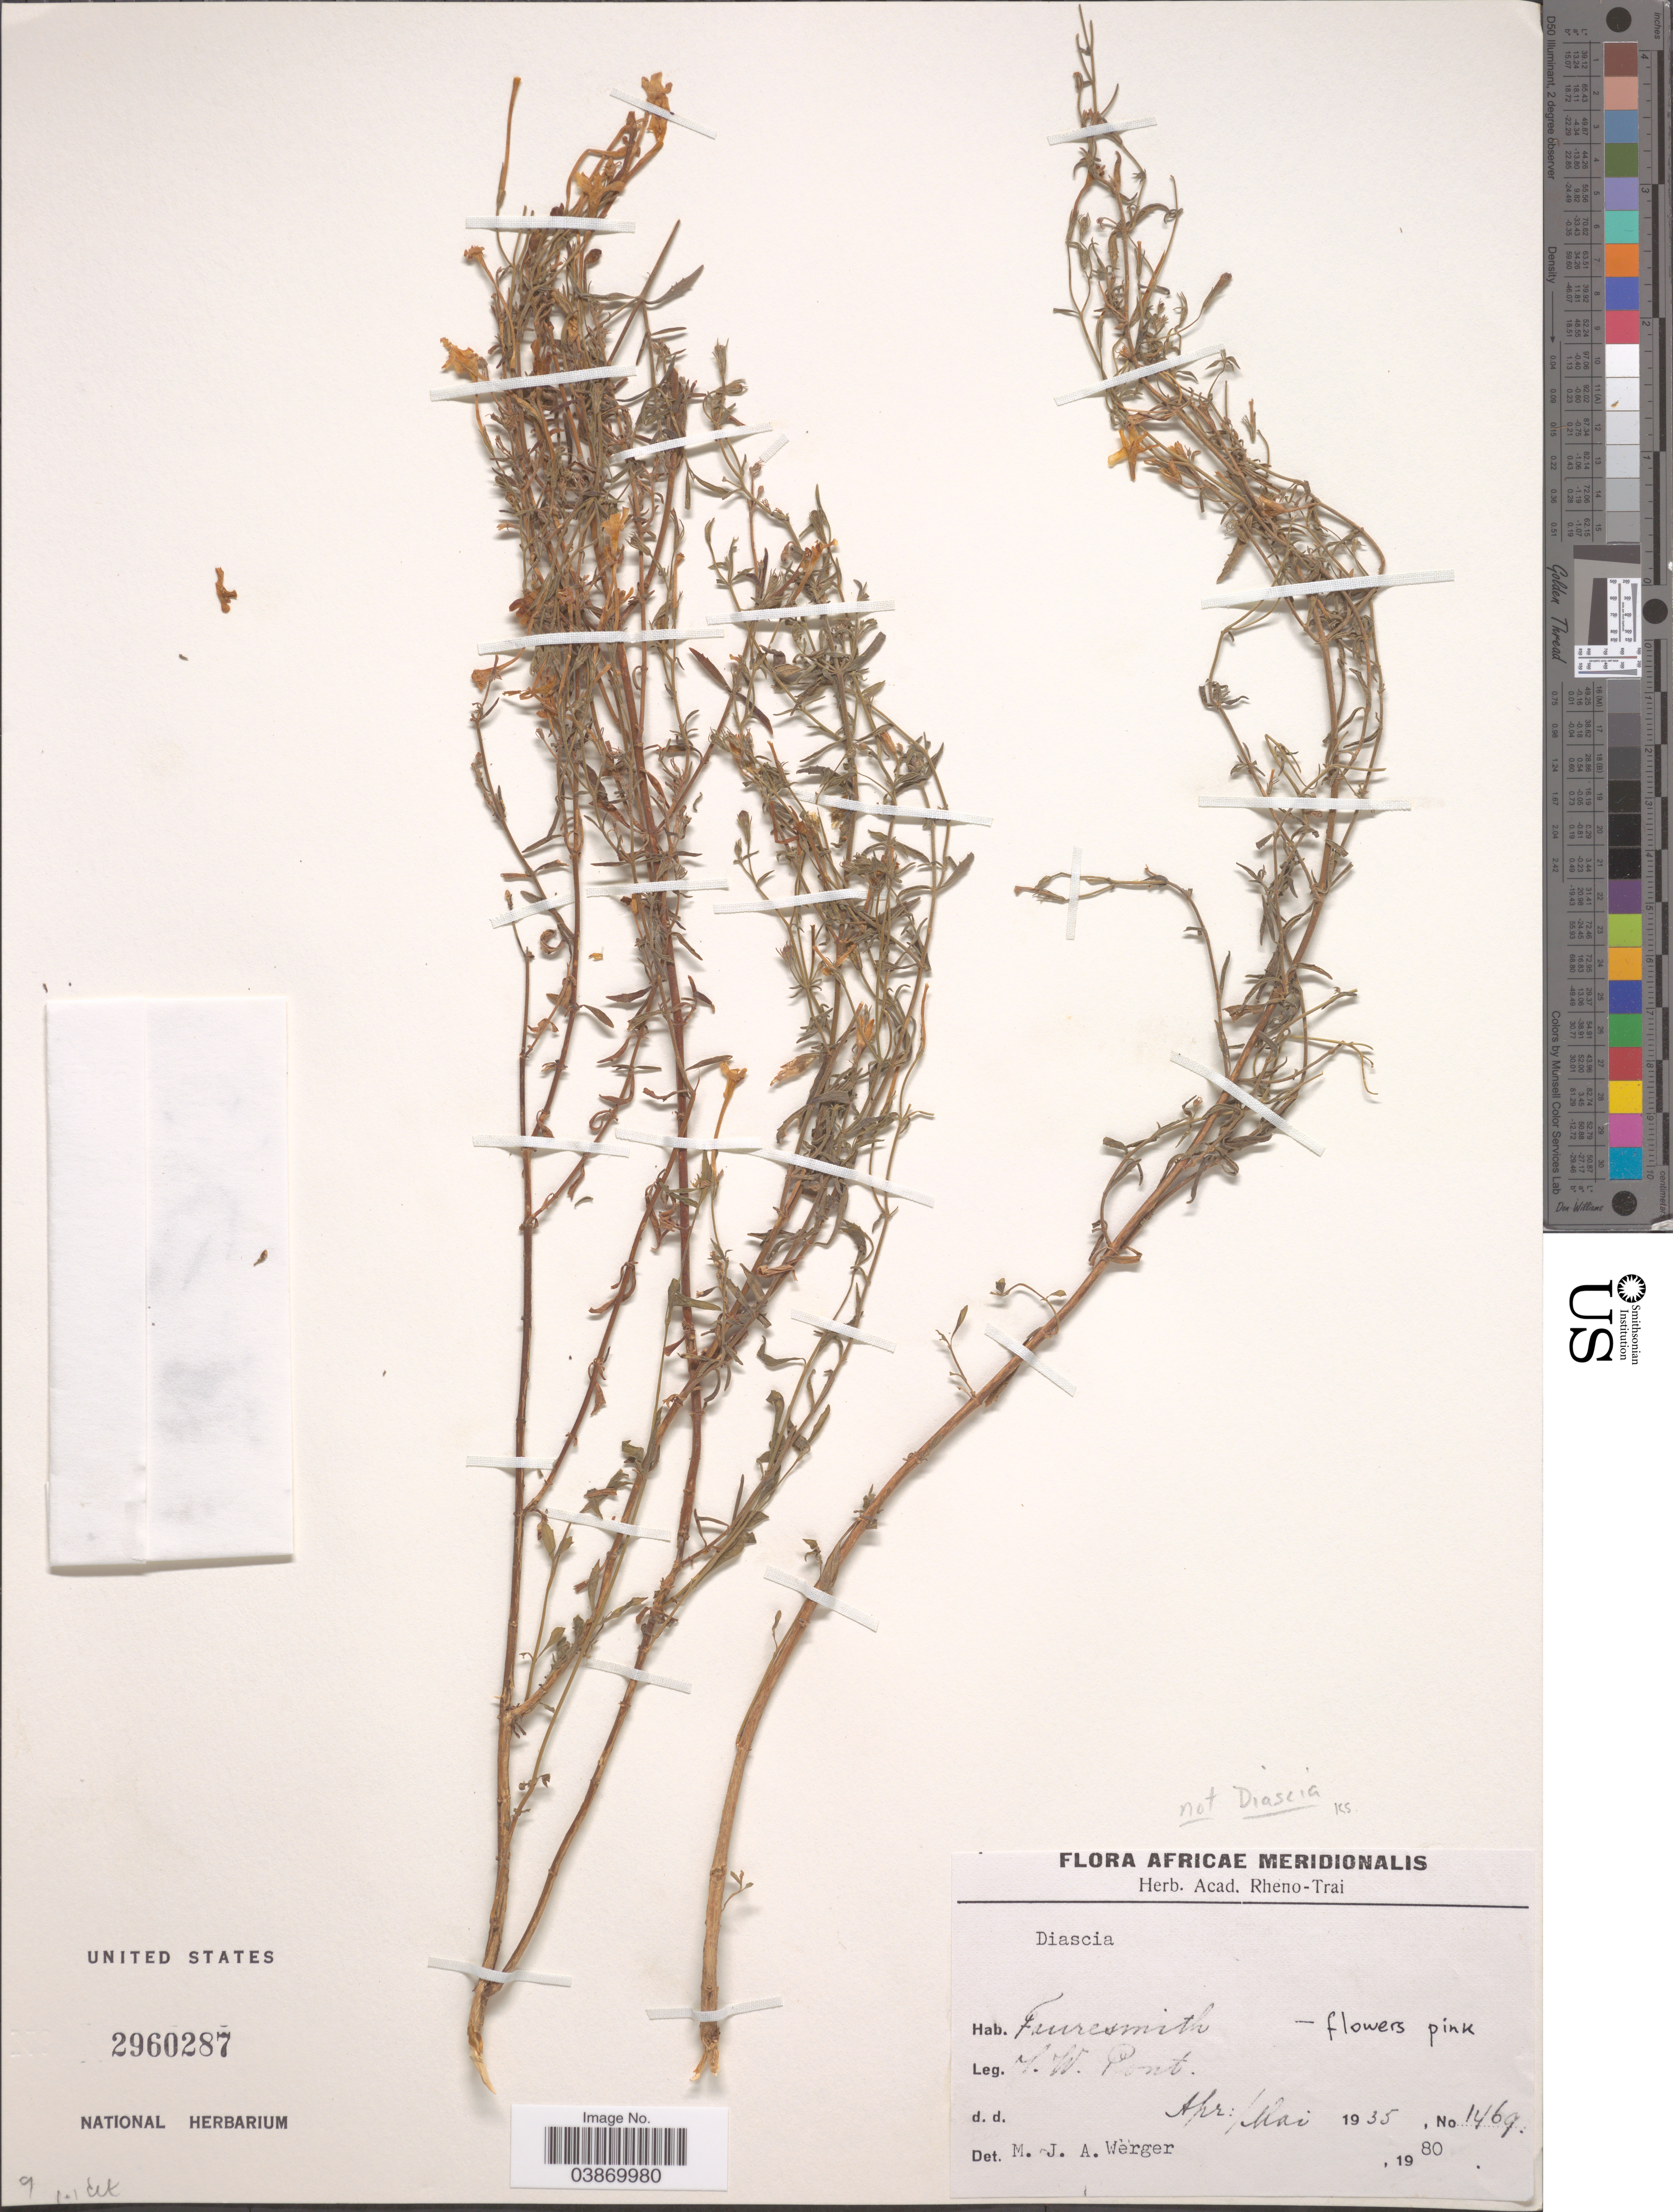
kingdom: Plantae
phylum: Tracheophyta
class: Magnoliopsida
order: Lamiales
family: Scrophulariaceae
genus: Diascia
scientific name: Diascia sp.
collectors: J. Pont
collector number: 1469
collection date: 1935-04/1935-05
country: South Africa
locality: Fauresmith.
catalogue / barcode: US 2960287